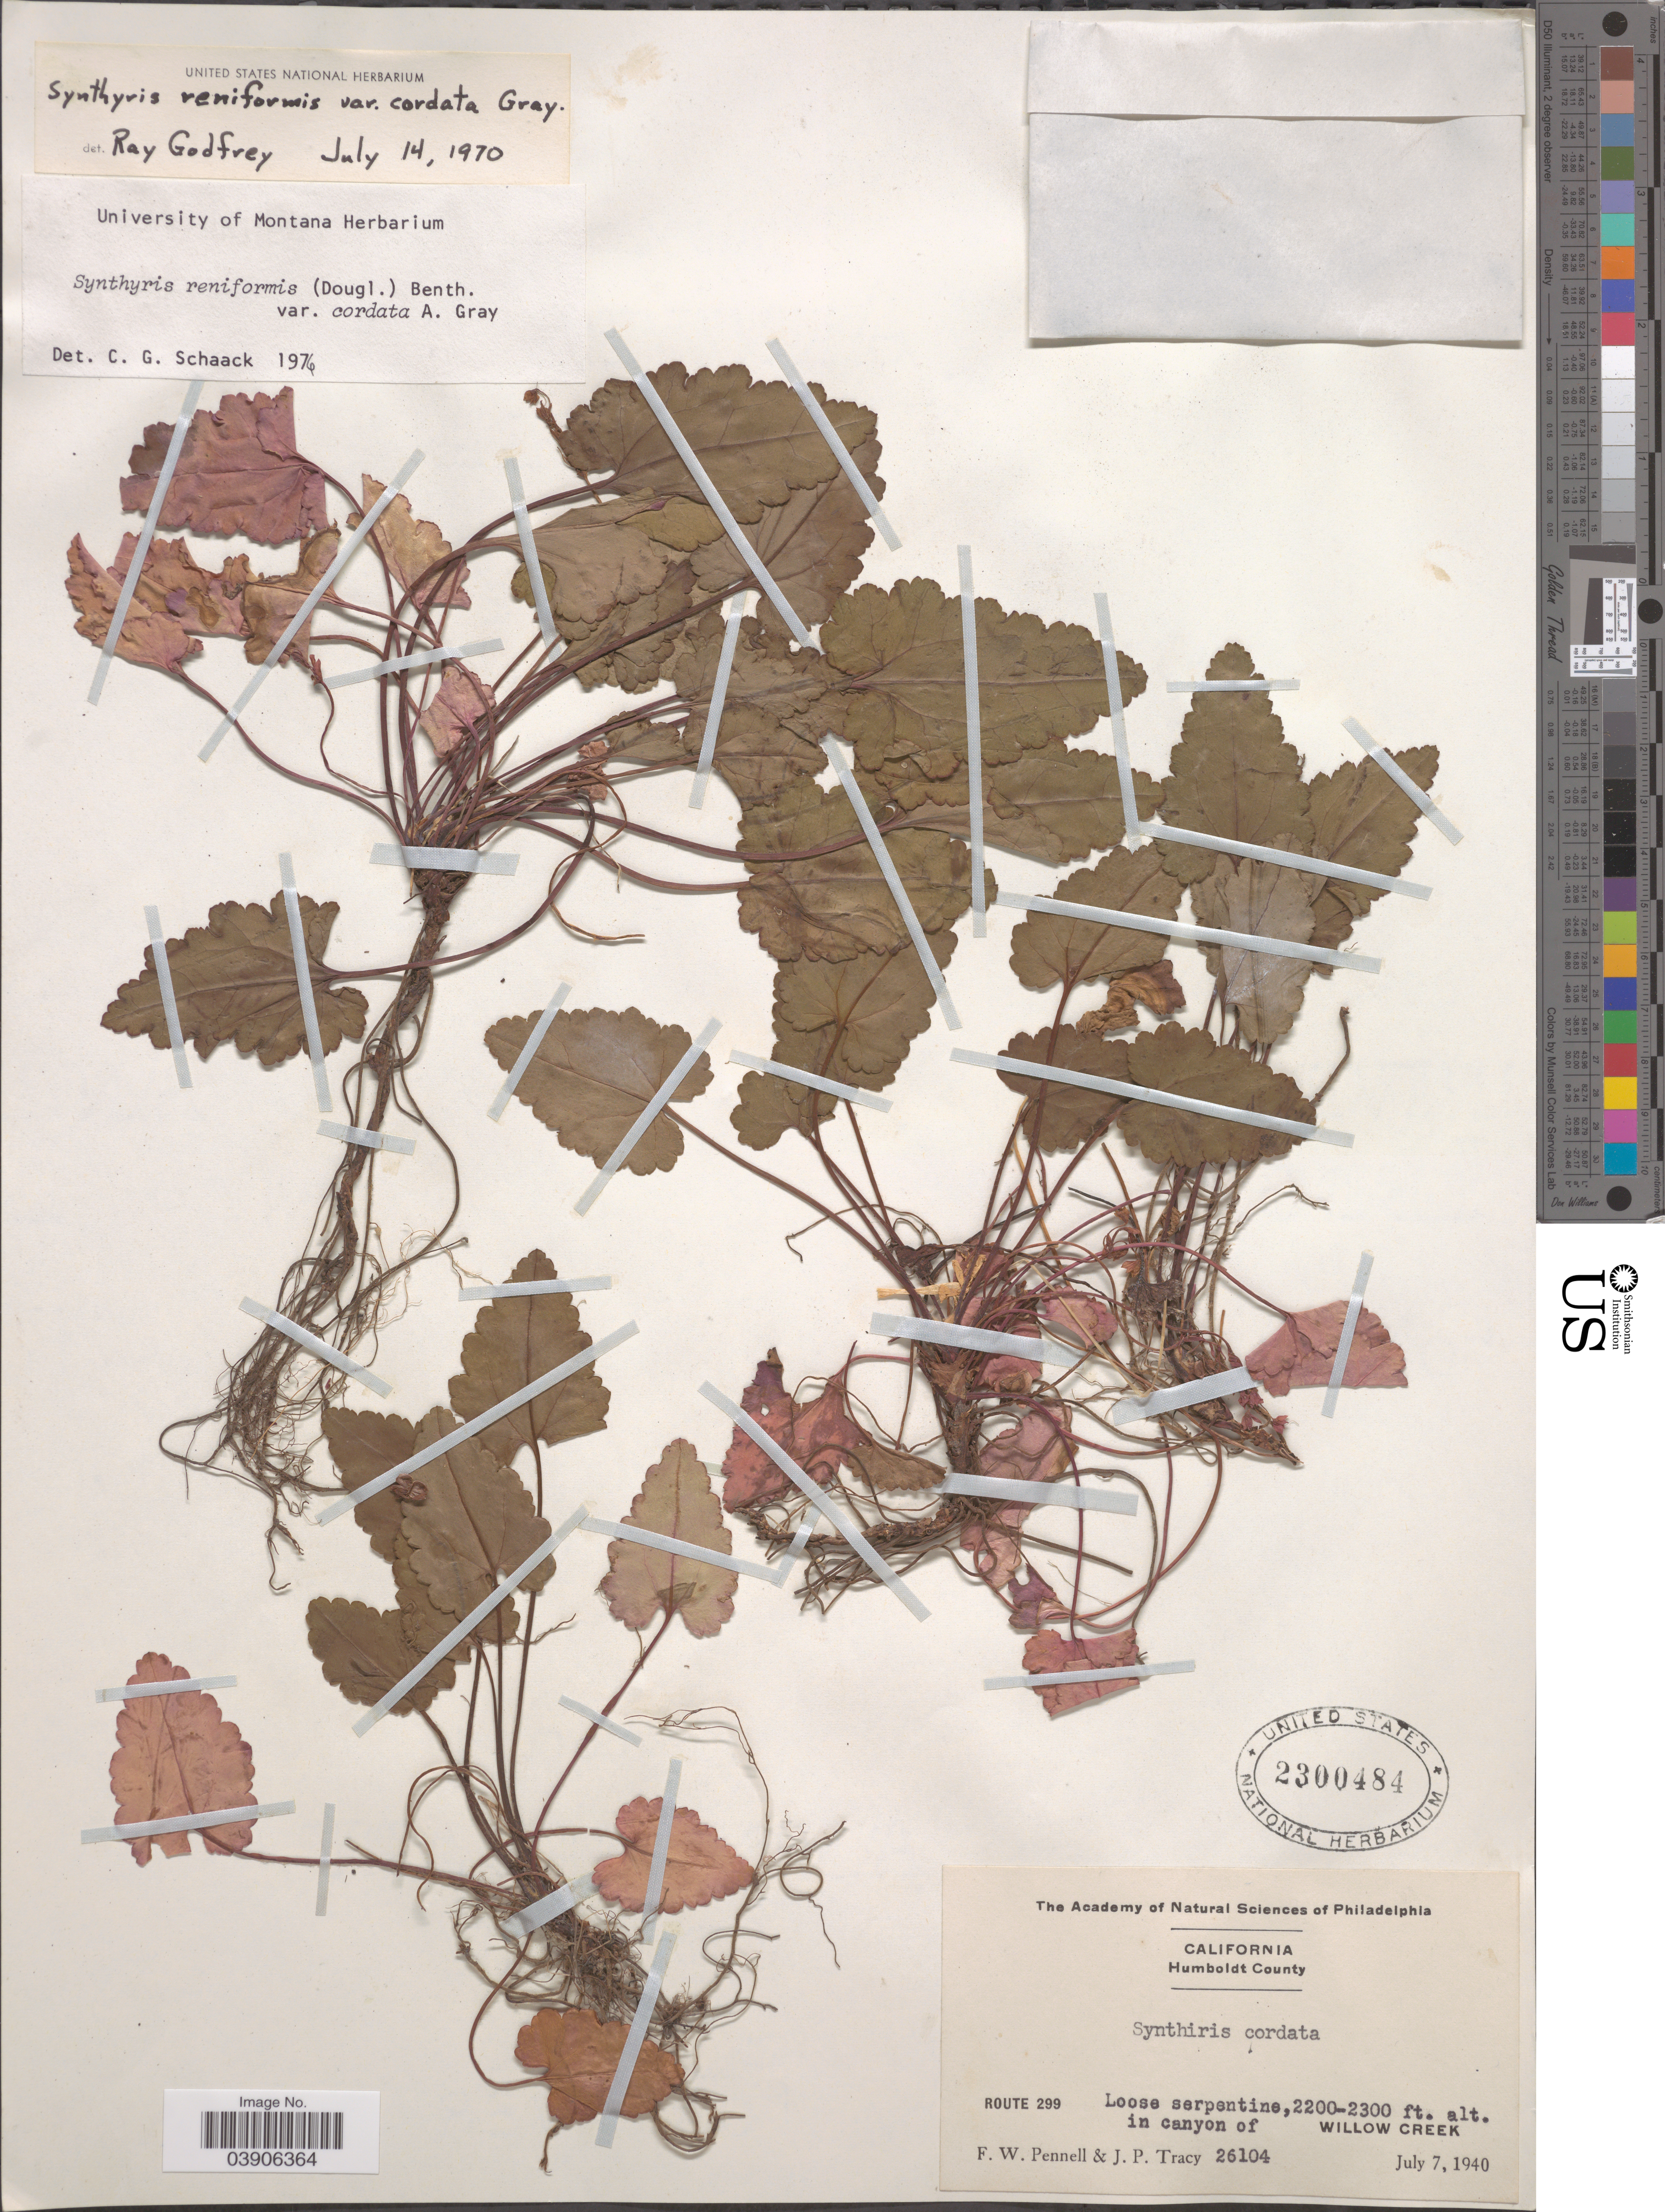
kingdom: Plantae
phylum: Tracheophyta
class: Magnoliopsida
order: Lamiales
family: Plantaginaceae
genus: Synthyris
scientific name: Synthyris reniformis var. cordata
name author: A. Gray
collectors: F. W. Pennell & J. Tracy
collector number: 26104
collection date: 1940-07-07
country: United States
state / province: California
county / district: Humboldt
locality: Humboldt County. Route 299. In canyon of Willow Creek.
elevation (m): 671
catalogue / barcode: US 2300484